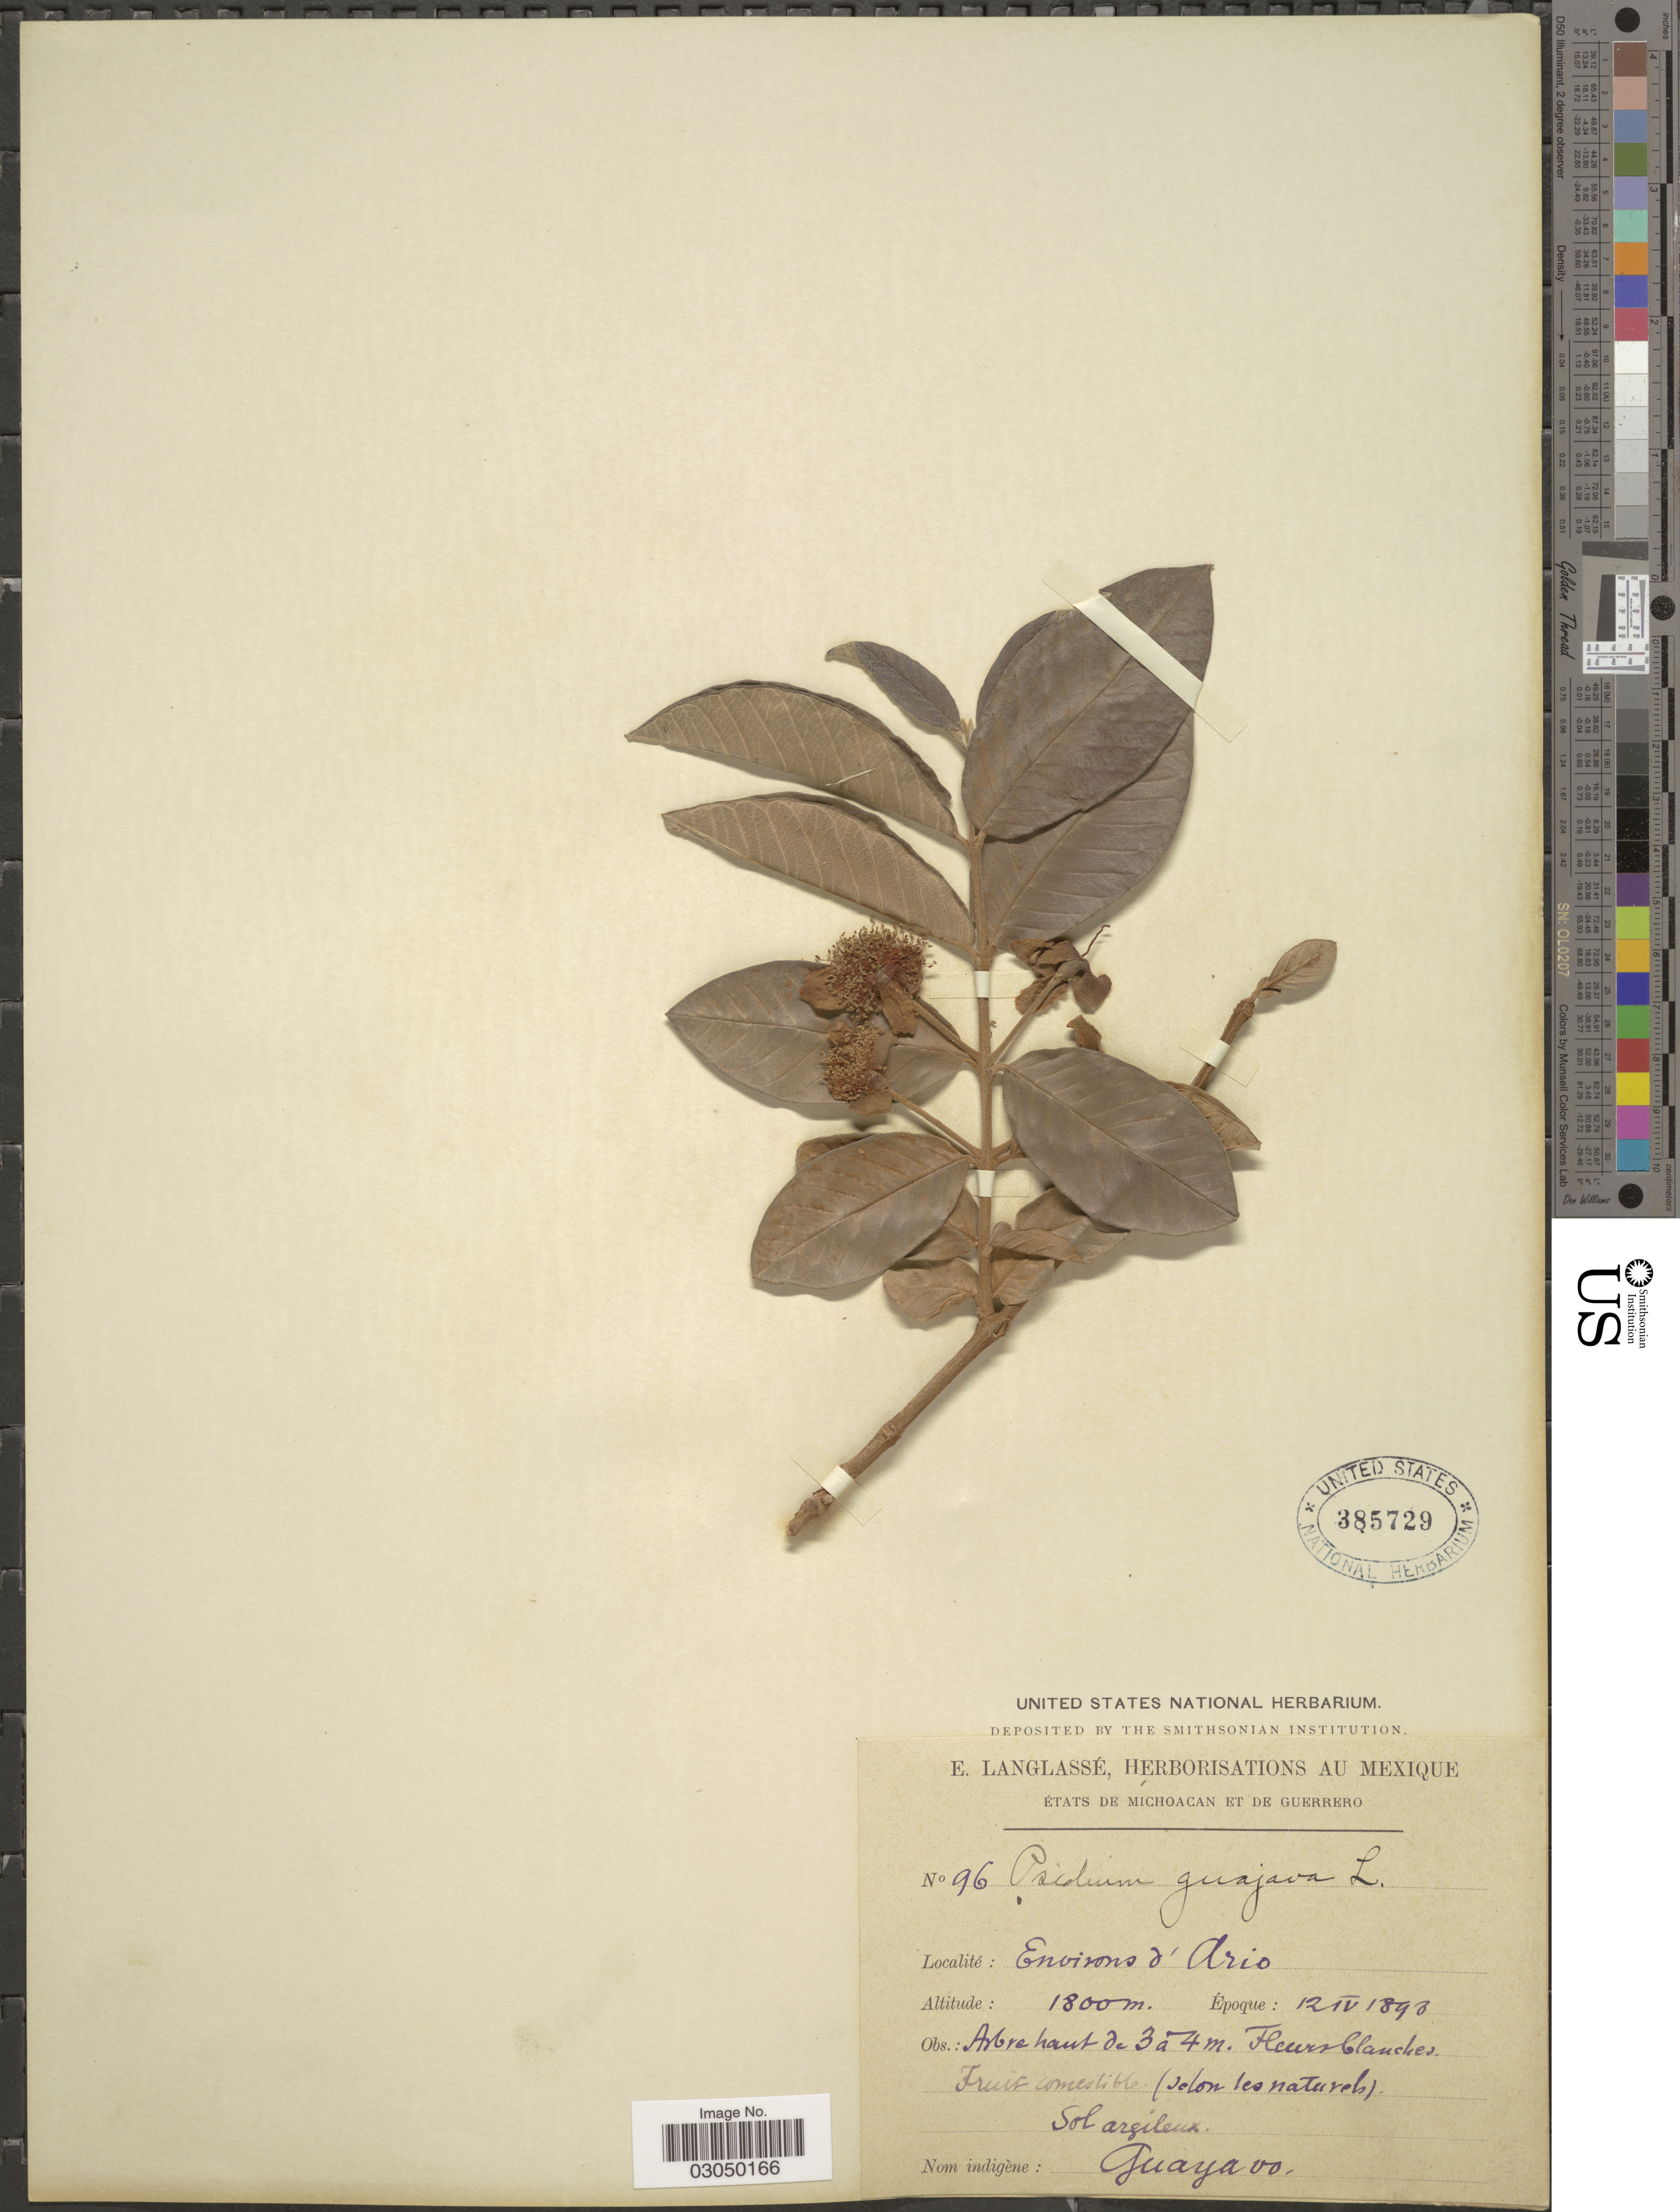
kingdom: Plantae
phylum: Tracheophyta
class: Magnoliopsida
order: Myrtales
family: Myrtaceae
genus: Psidium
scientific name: Psidium guajava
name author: L.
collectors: E. Langlassé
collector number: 96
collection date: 1890-04-12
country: Mexico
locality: Environs d'Ario. États de Michoacan et de Guerrero.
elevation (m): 1800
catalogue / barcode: US 385729